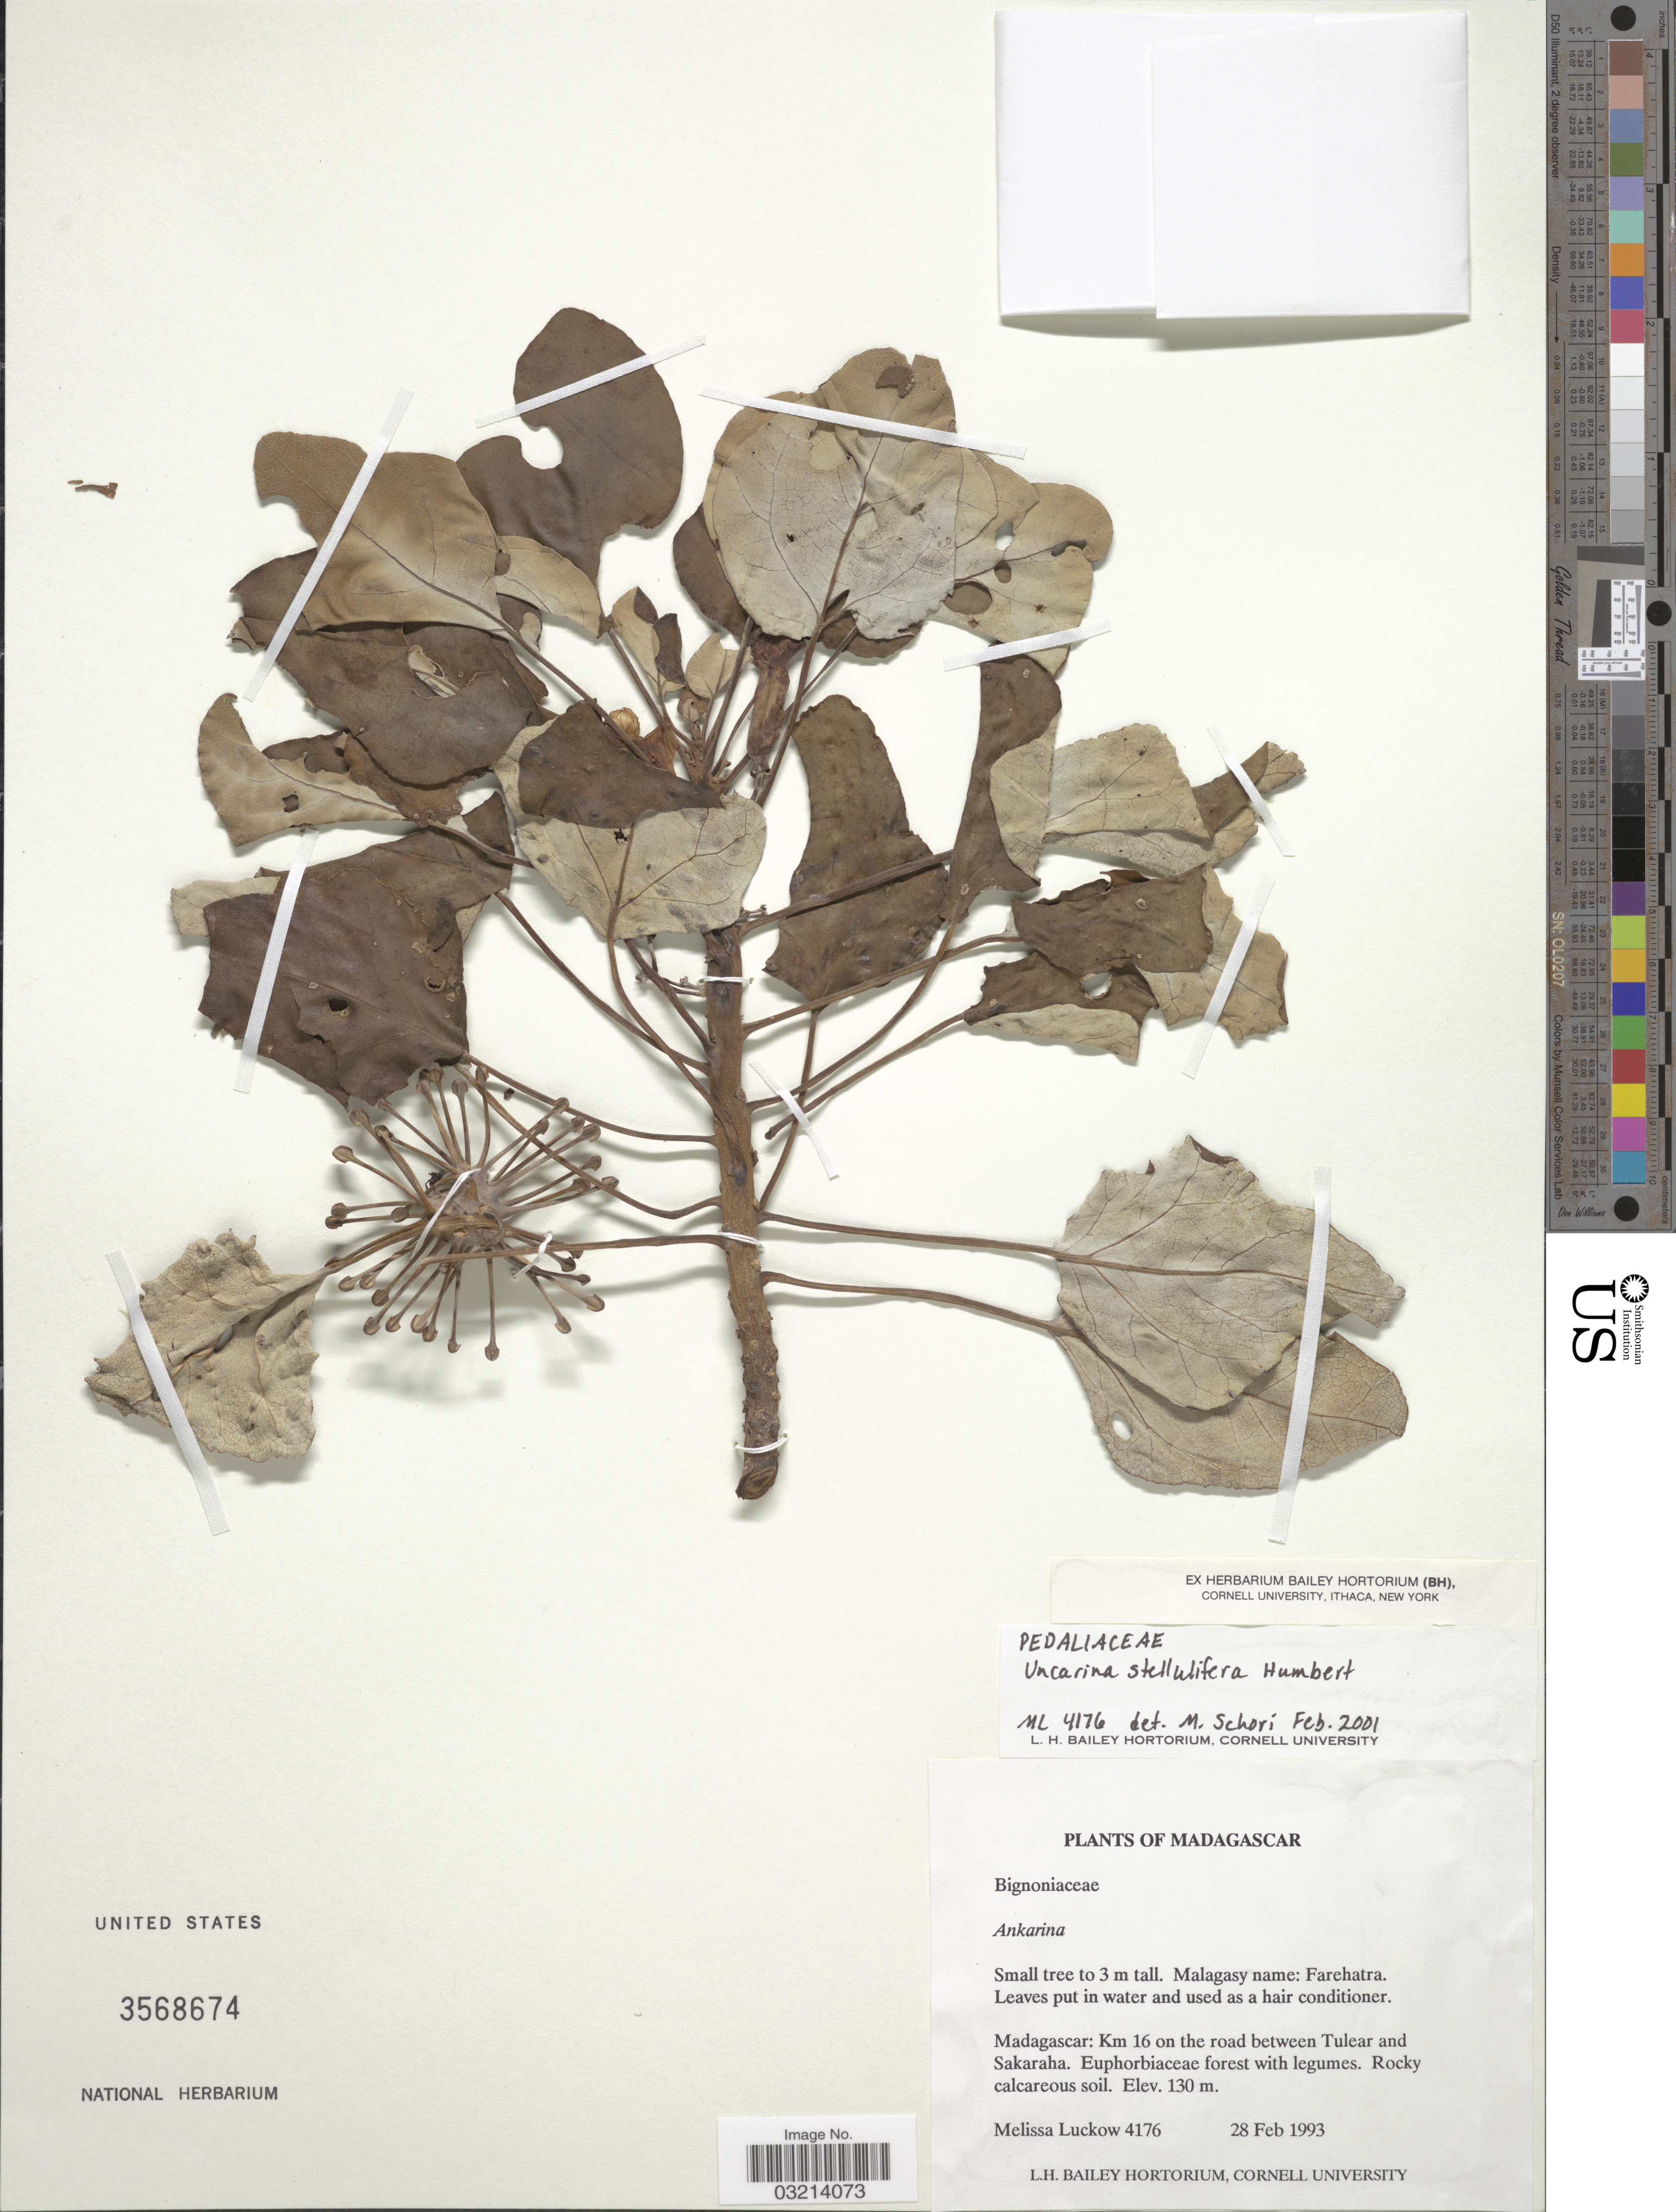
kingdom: Plantae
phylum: Tracheophyta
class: Magnoliopsida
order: Lamiales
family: Pedaliaceae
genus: Uncarina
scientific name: Uncarina stellulifera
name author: Humbert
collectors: M. A. Luckow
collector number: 4176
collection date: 1993-02-28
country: Madagascar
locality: Km 16 on the road between Tulear and Sakaraha.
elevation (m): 130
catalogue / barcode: US 3568674